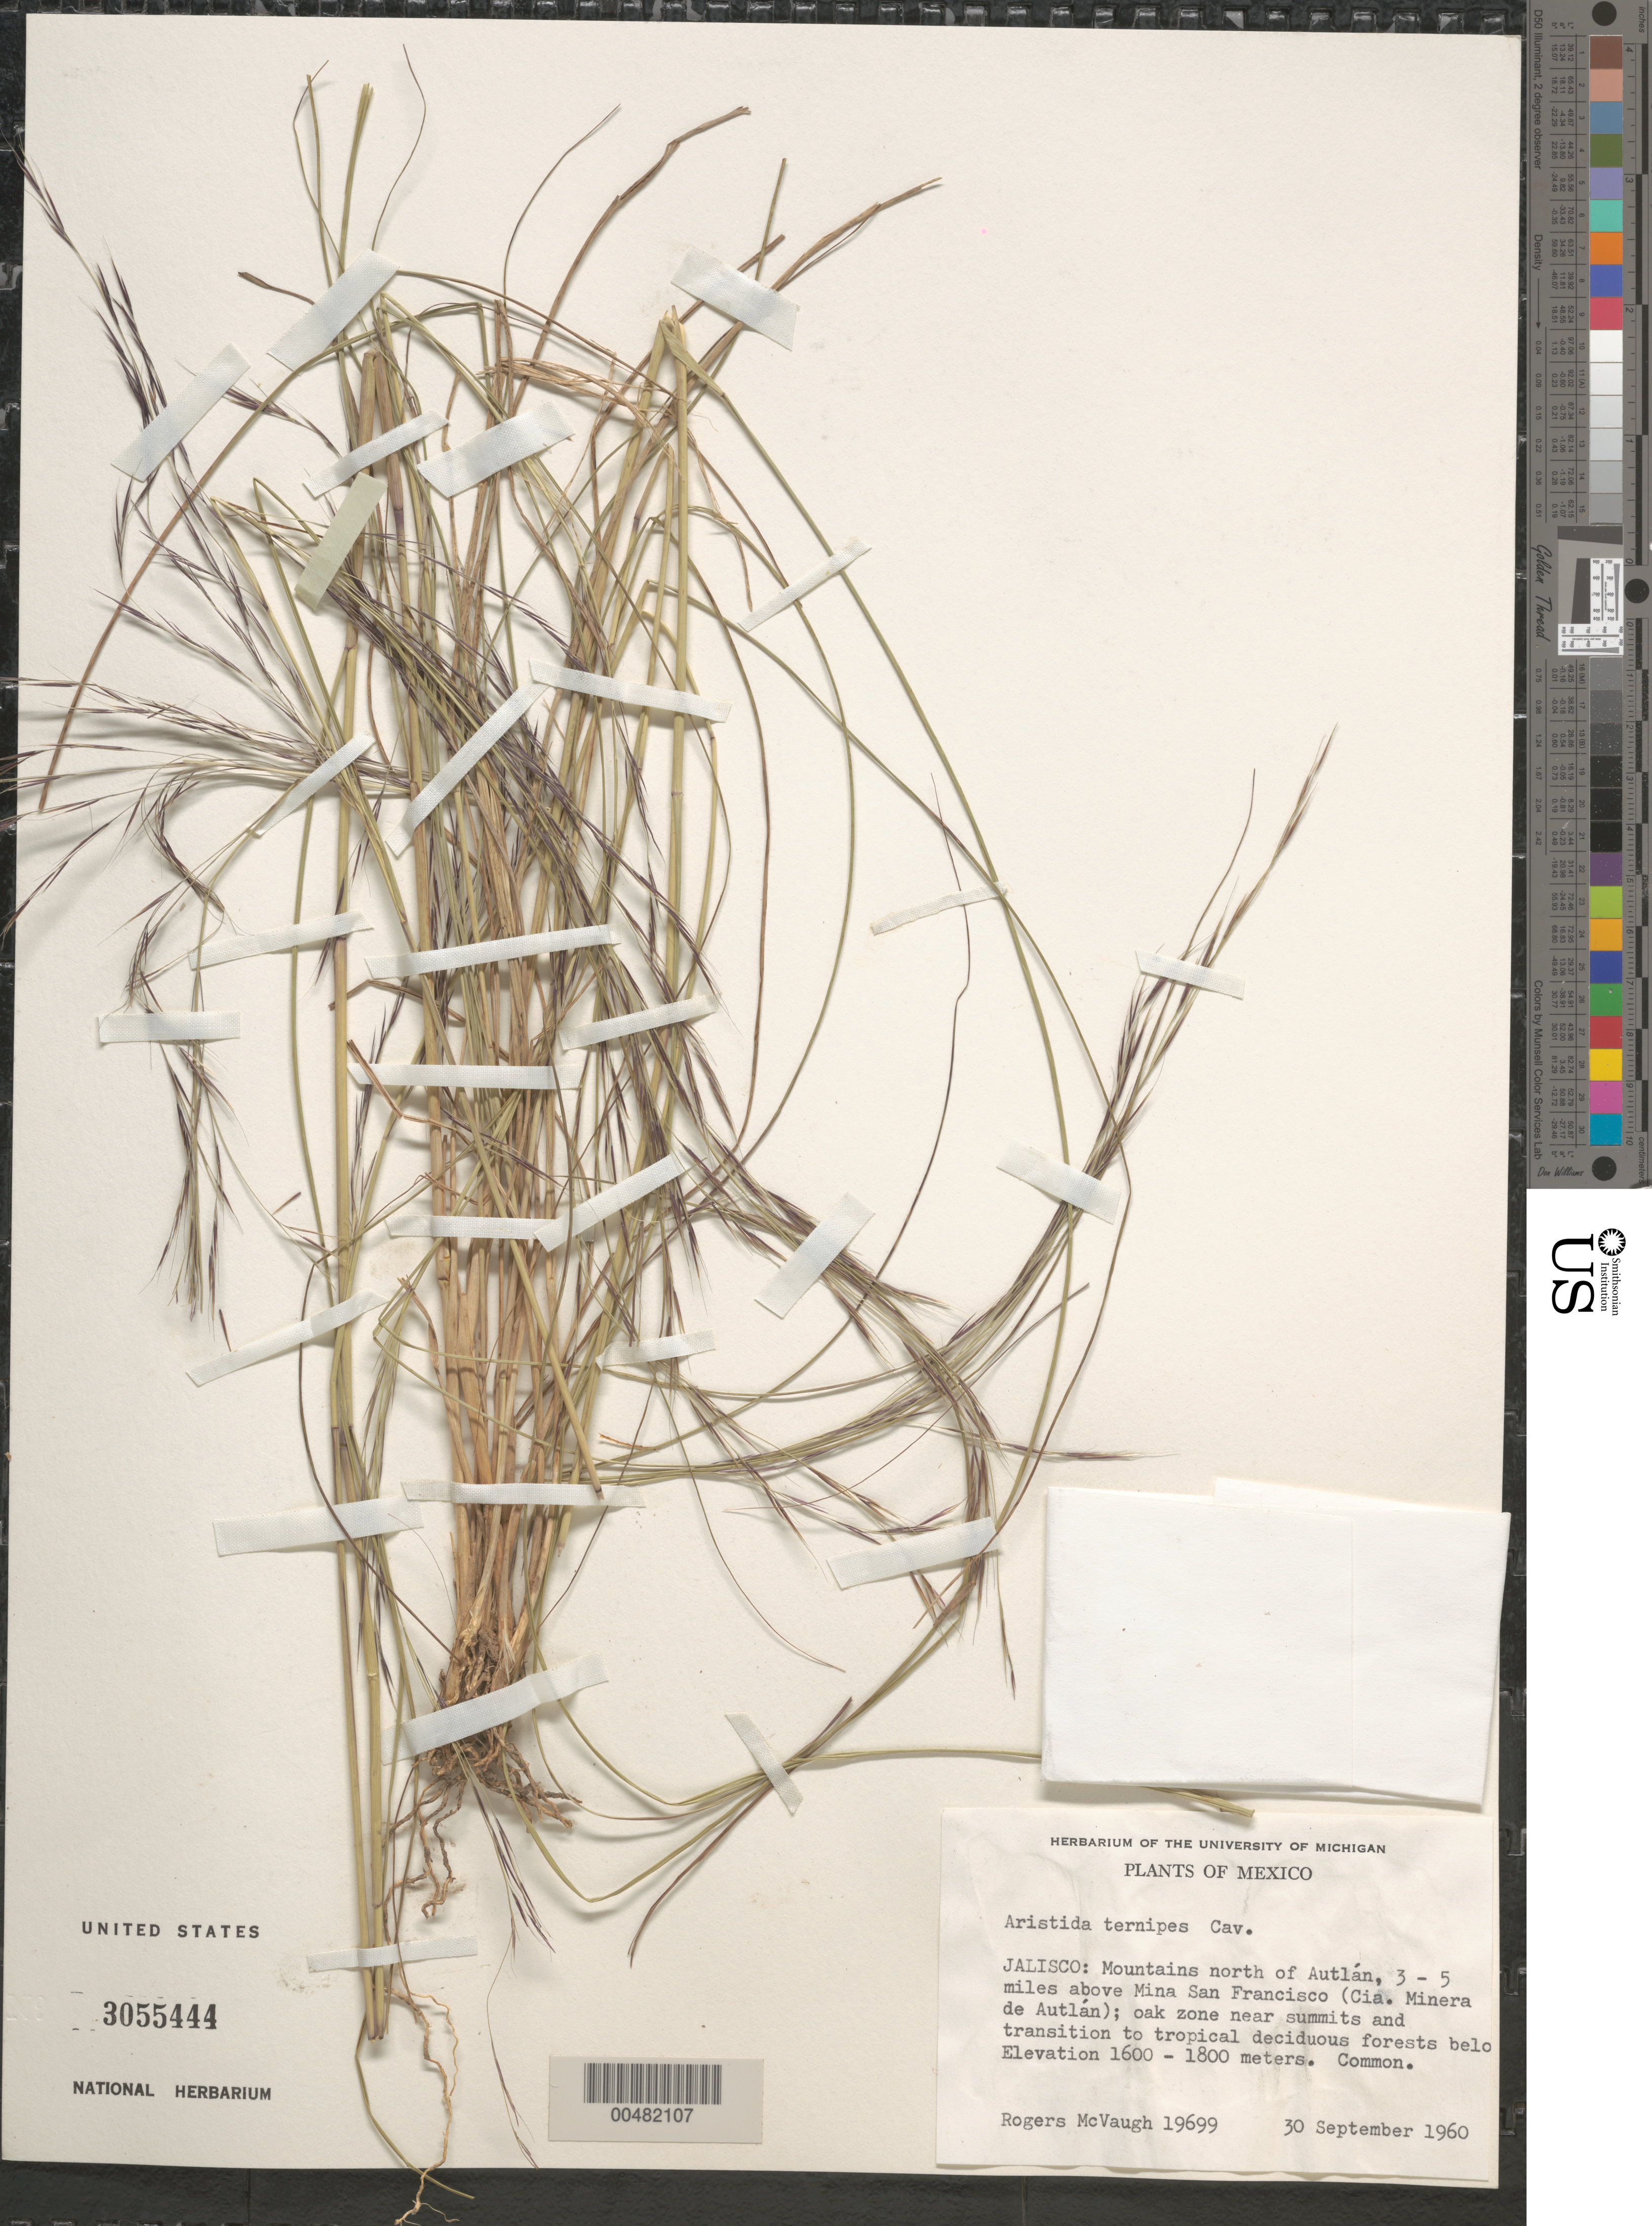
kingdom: Plantae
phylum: Tracheophyta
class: Liliopsida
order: Poales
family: Poaceae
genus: Aristida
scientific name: Aristida ternipes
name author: Cav.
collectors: R. McVaugh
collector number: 19699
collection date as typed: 30 Sep 1960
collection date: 1960-09-30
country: Mexico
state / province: Jalisco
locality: Mountains N of Autlán, 3-5 mi above Mina San Francisco (Cia. Minera de Autlán)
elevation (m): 1600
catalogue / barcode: US 3055444